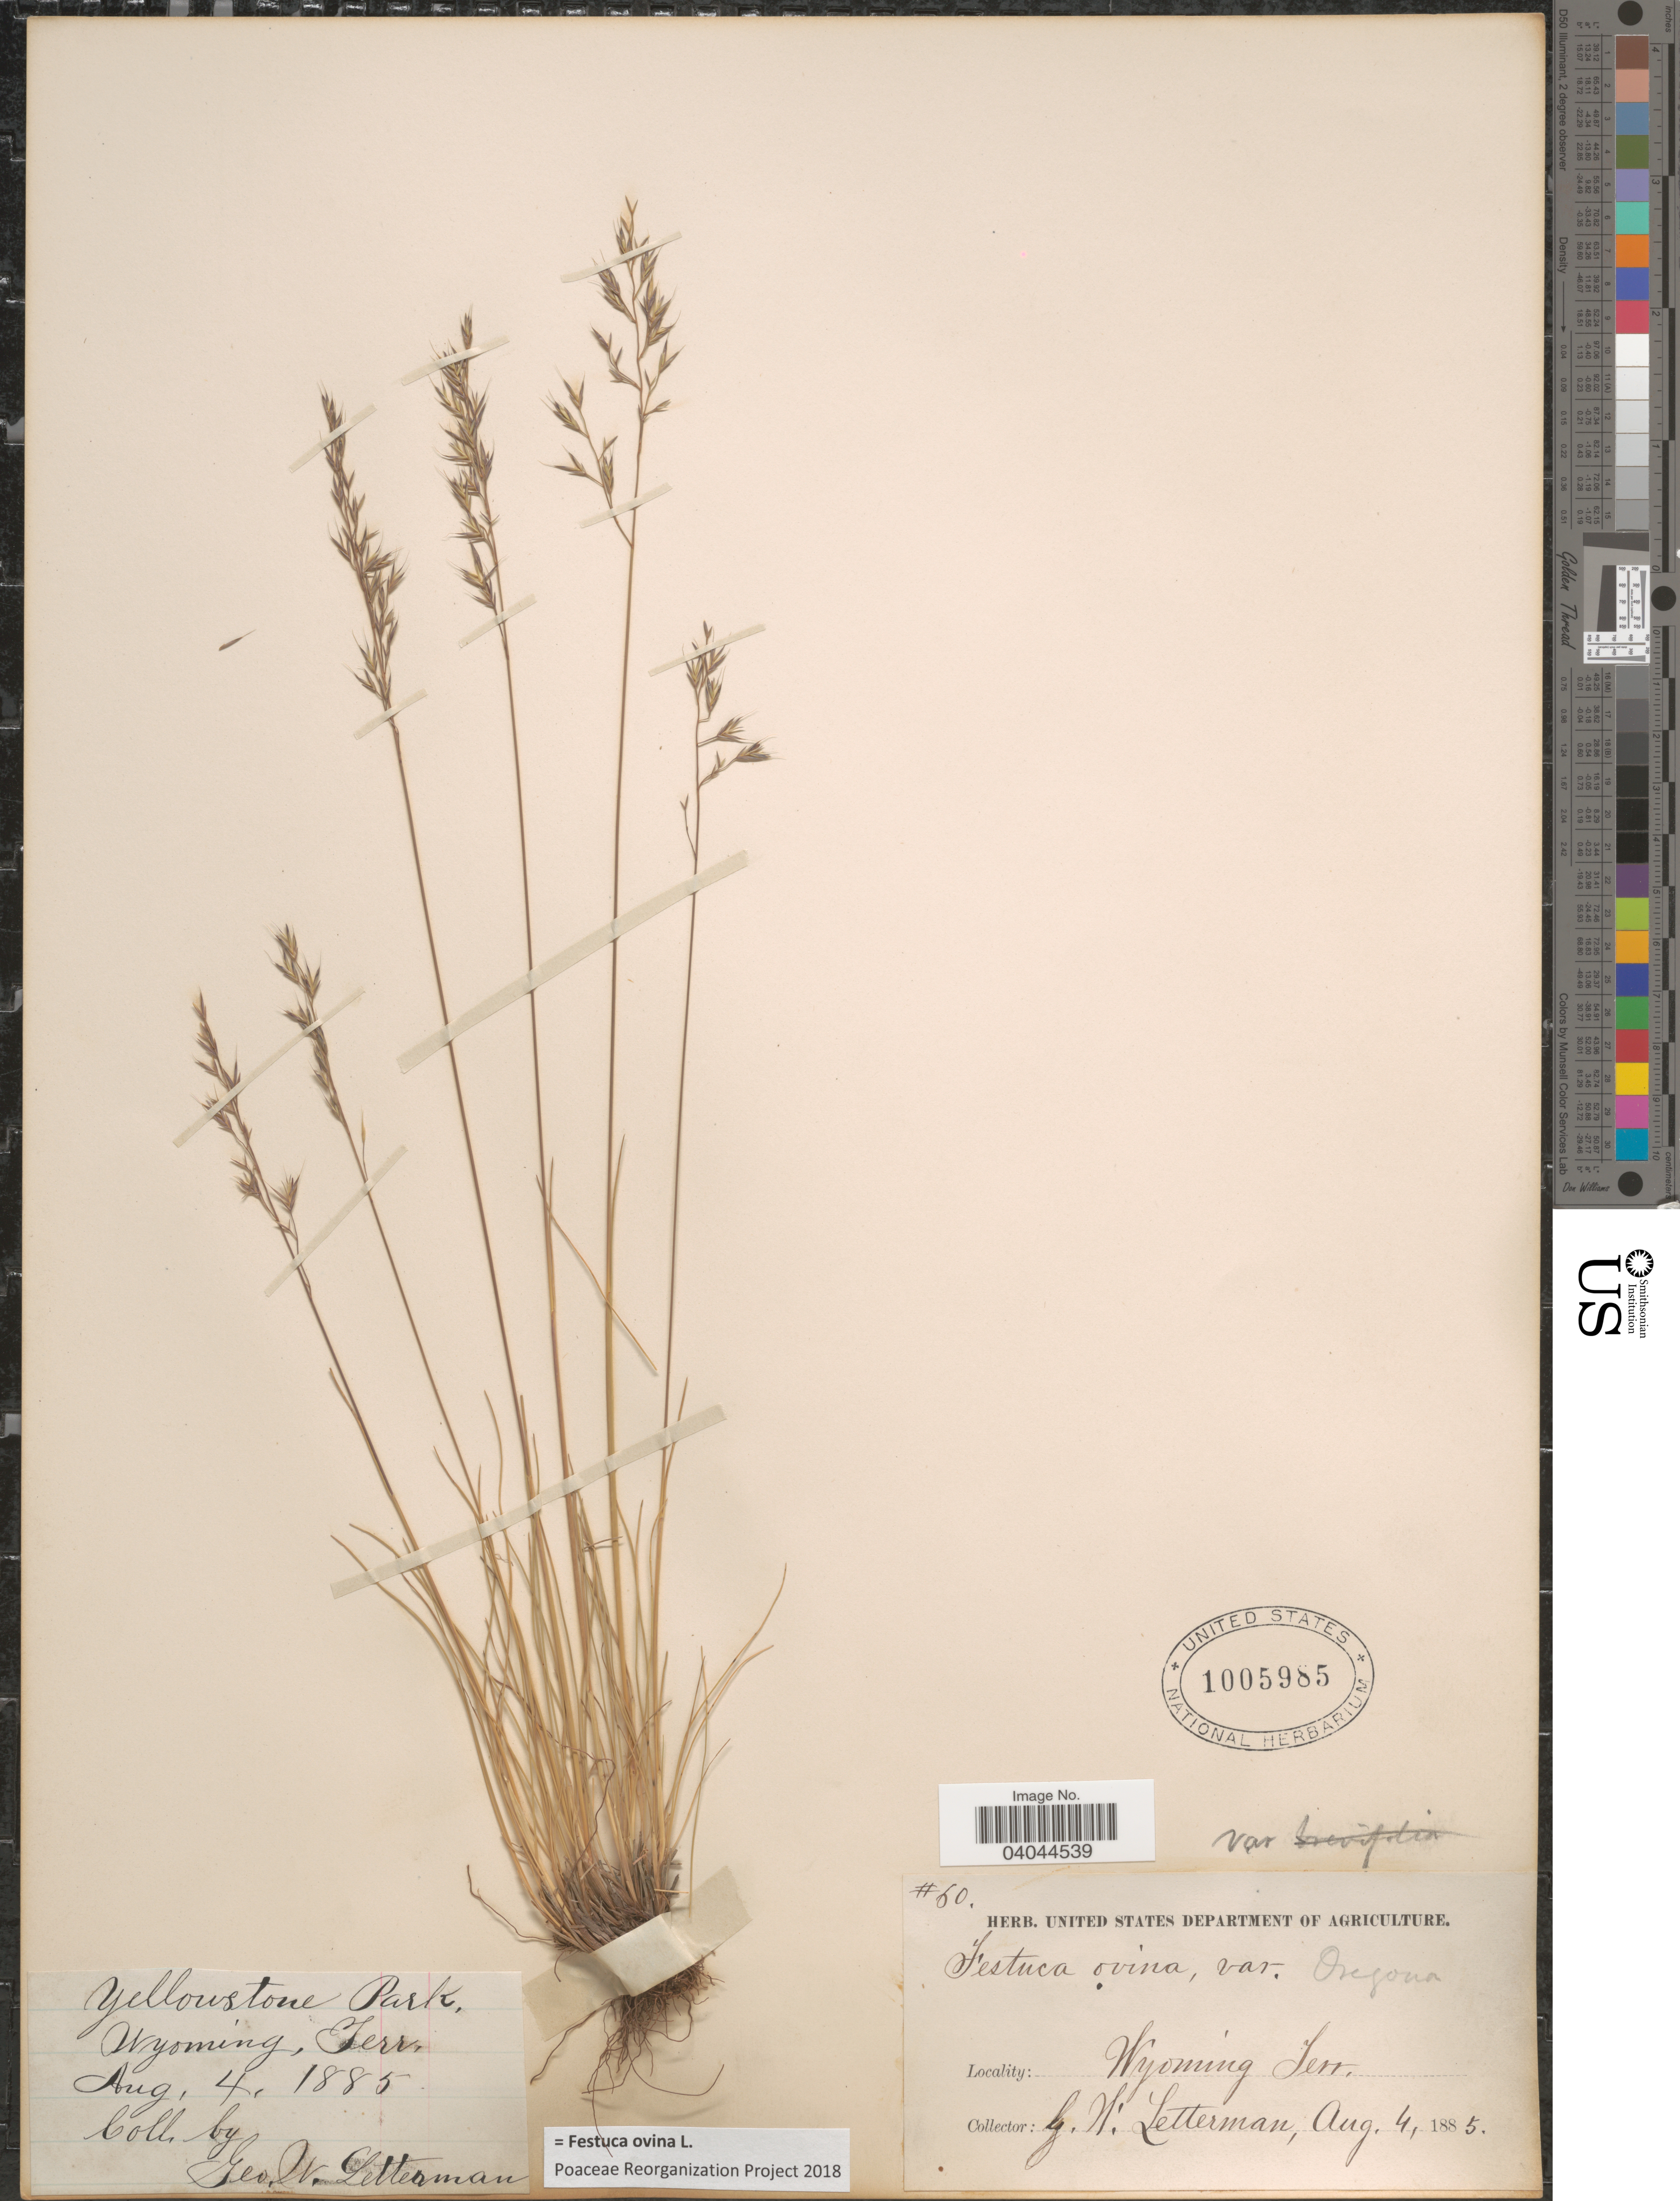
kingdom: Plantae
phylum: Tracheophyta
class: Liliopsida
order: Poales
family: Poaceae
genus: Festuca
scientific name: Festuca ovina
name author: L.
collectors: G. W. Letterman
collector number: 60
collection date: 1885-08-04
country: United States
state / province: Wyoming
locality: Yellowstone Park.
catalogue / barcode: US 1005985